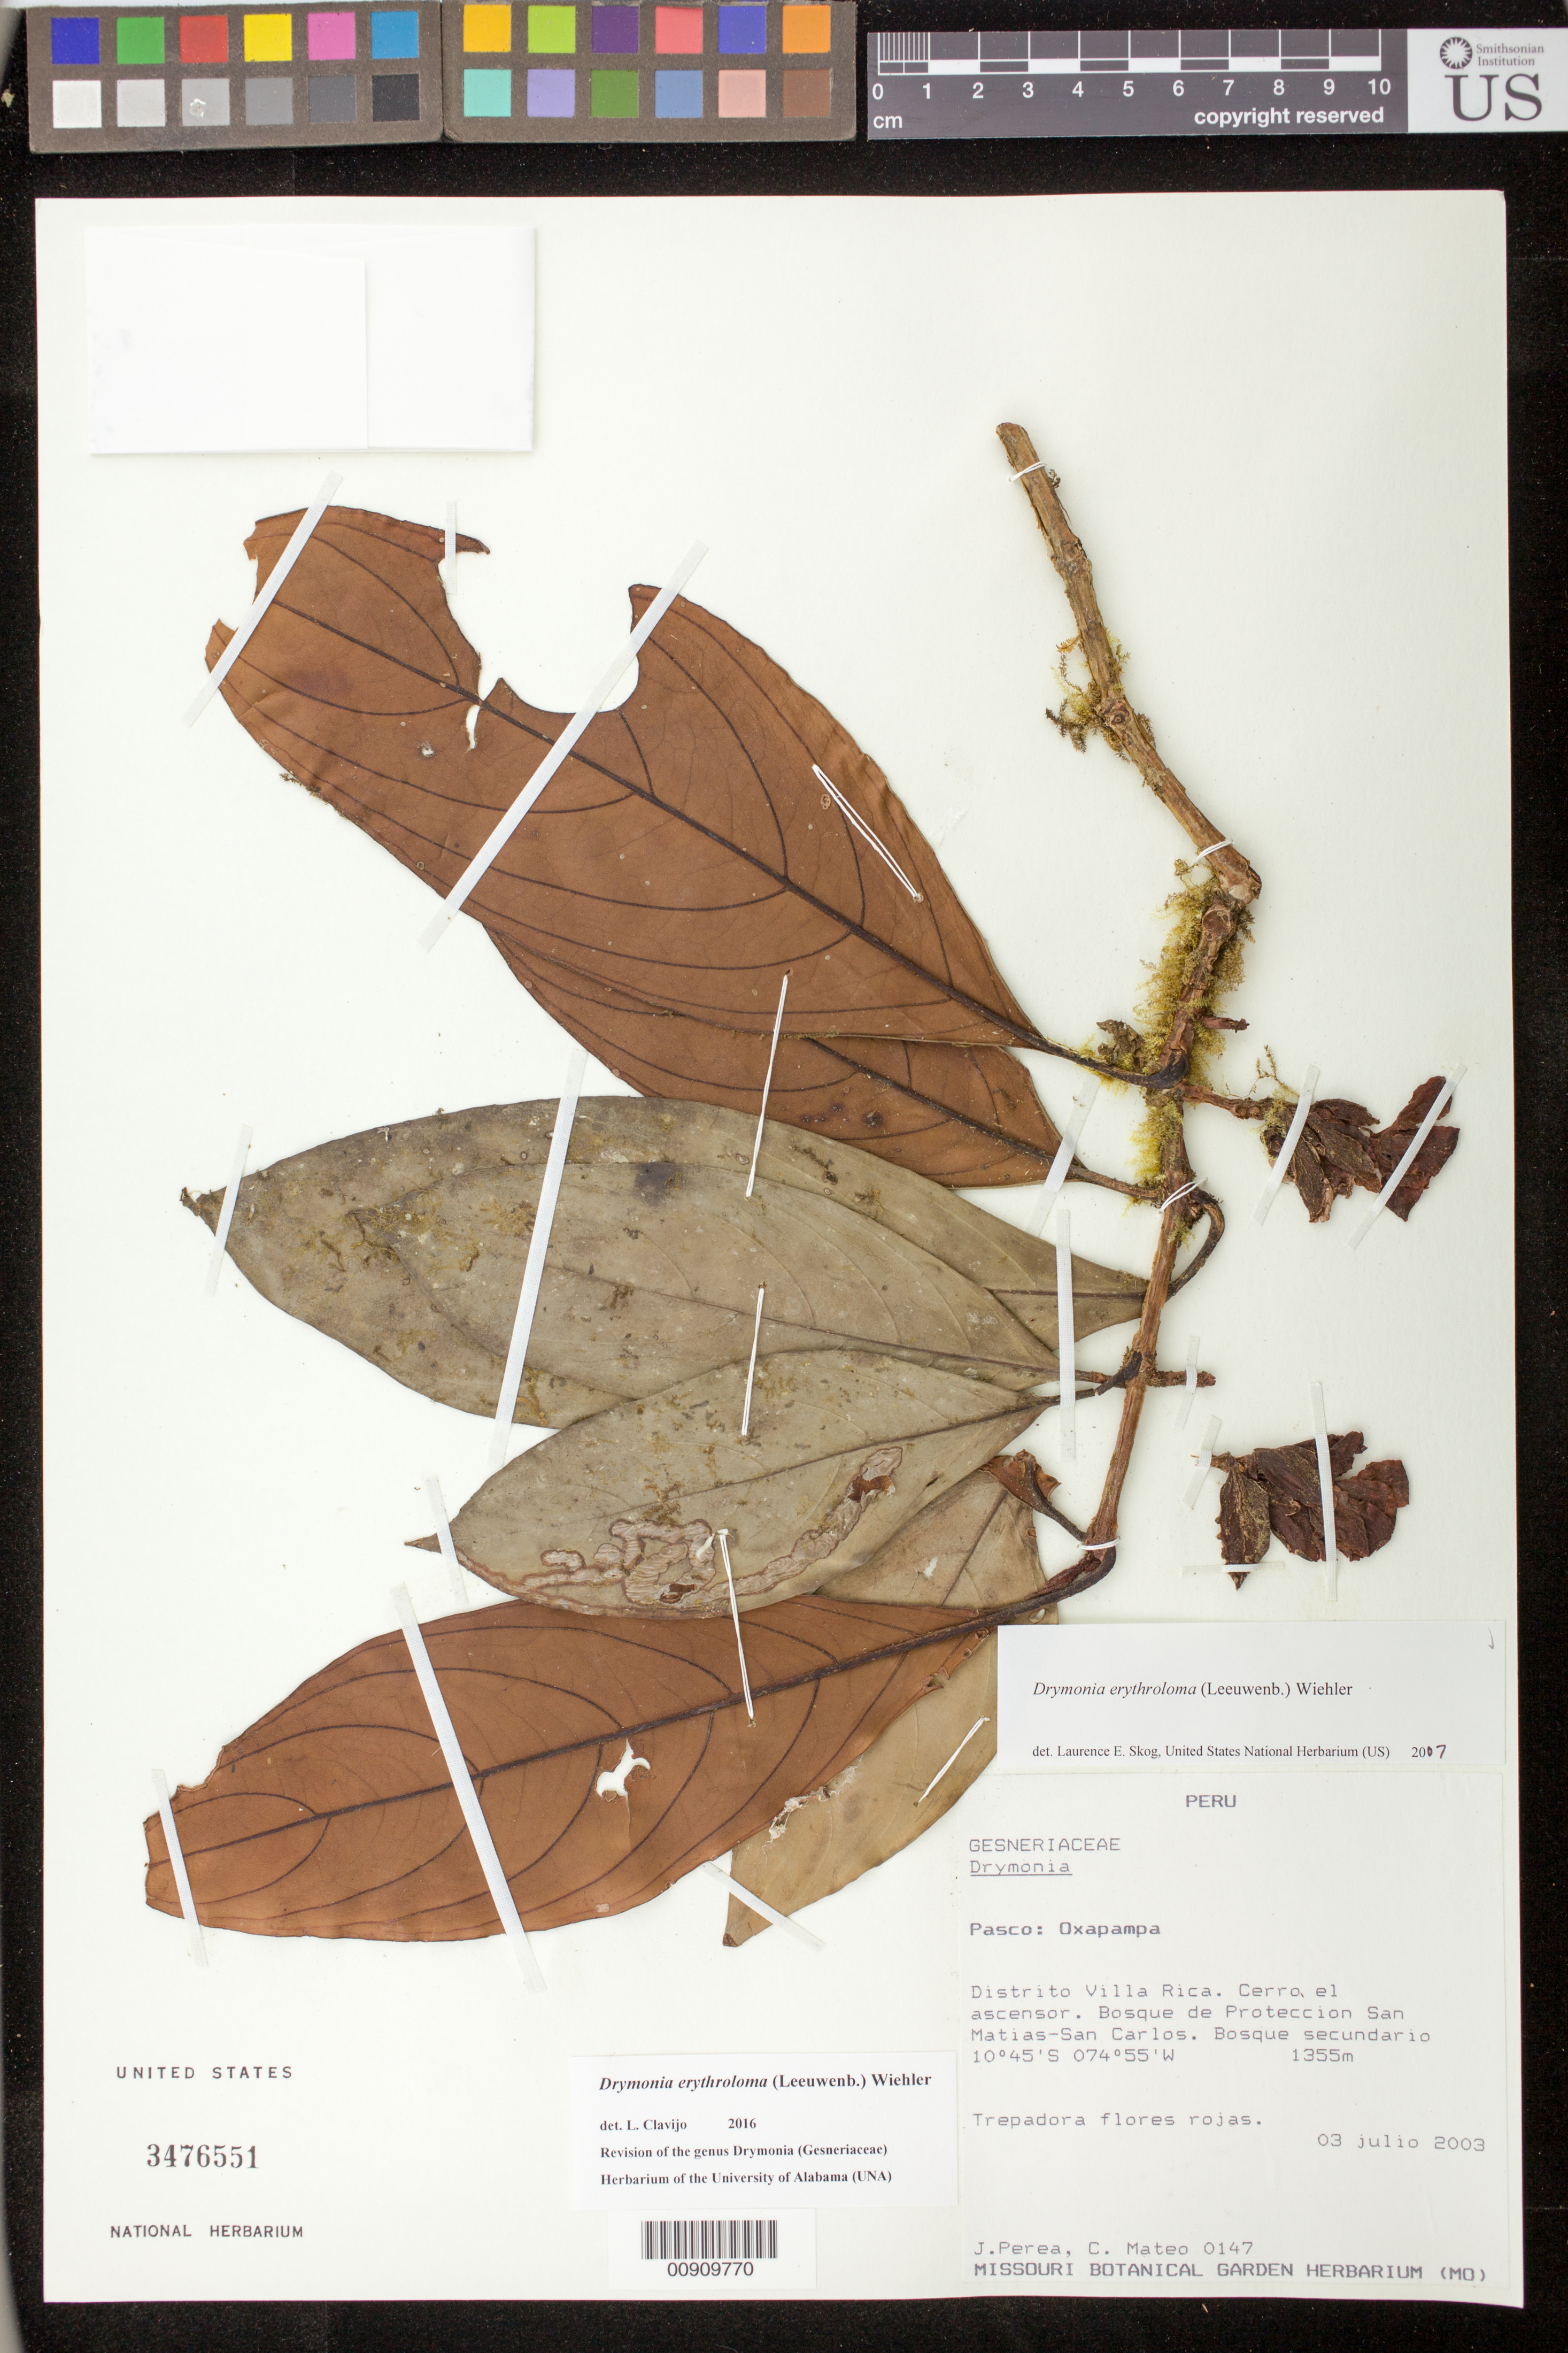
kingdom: Plantae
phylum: Tracheophyta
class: Magnoliopsida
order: Lamiales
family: Gesneriaceae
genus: Drymonia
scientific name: Drymonia erythroloma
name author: (Leeuwenb.) Wiehler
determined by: Skog, Laurence E.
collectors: J. Perea & C. Mateo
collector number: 147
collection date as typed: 03 Jul 2003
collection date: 2003-07-03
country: Peru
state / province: Pasco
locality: Pasco: Oxapampa. Distrito Villa Rica. Cerro el ascensor. Bosque de Proteccion San Matias-San Carlos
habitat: Bosque secundario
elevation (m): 1355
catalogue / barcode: US 3476551